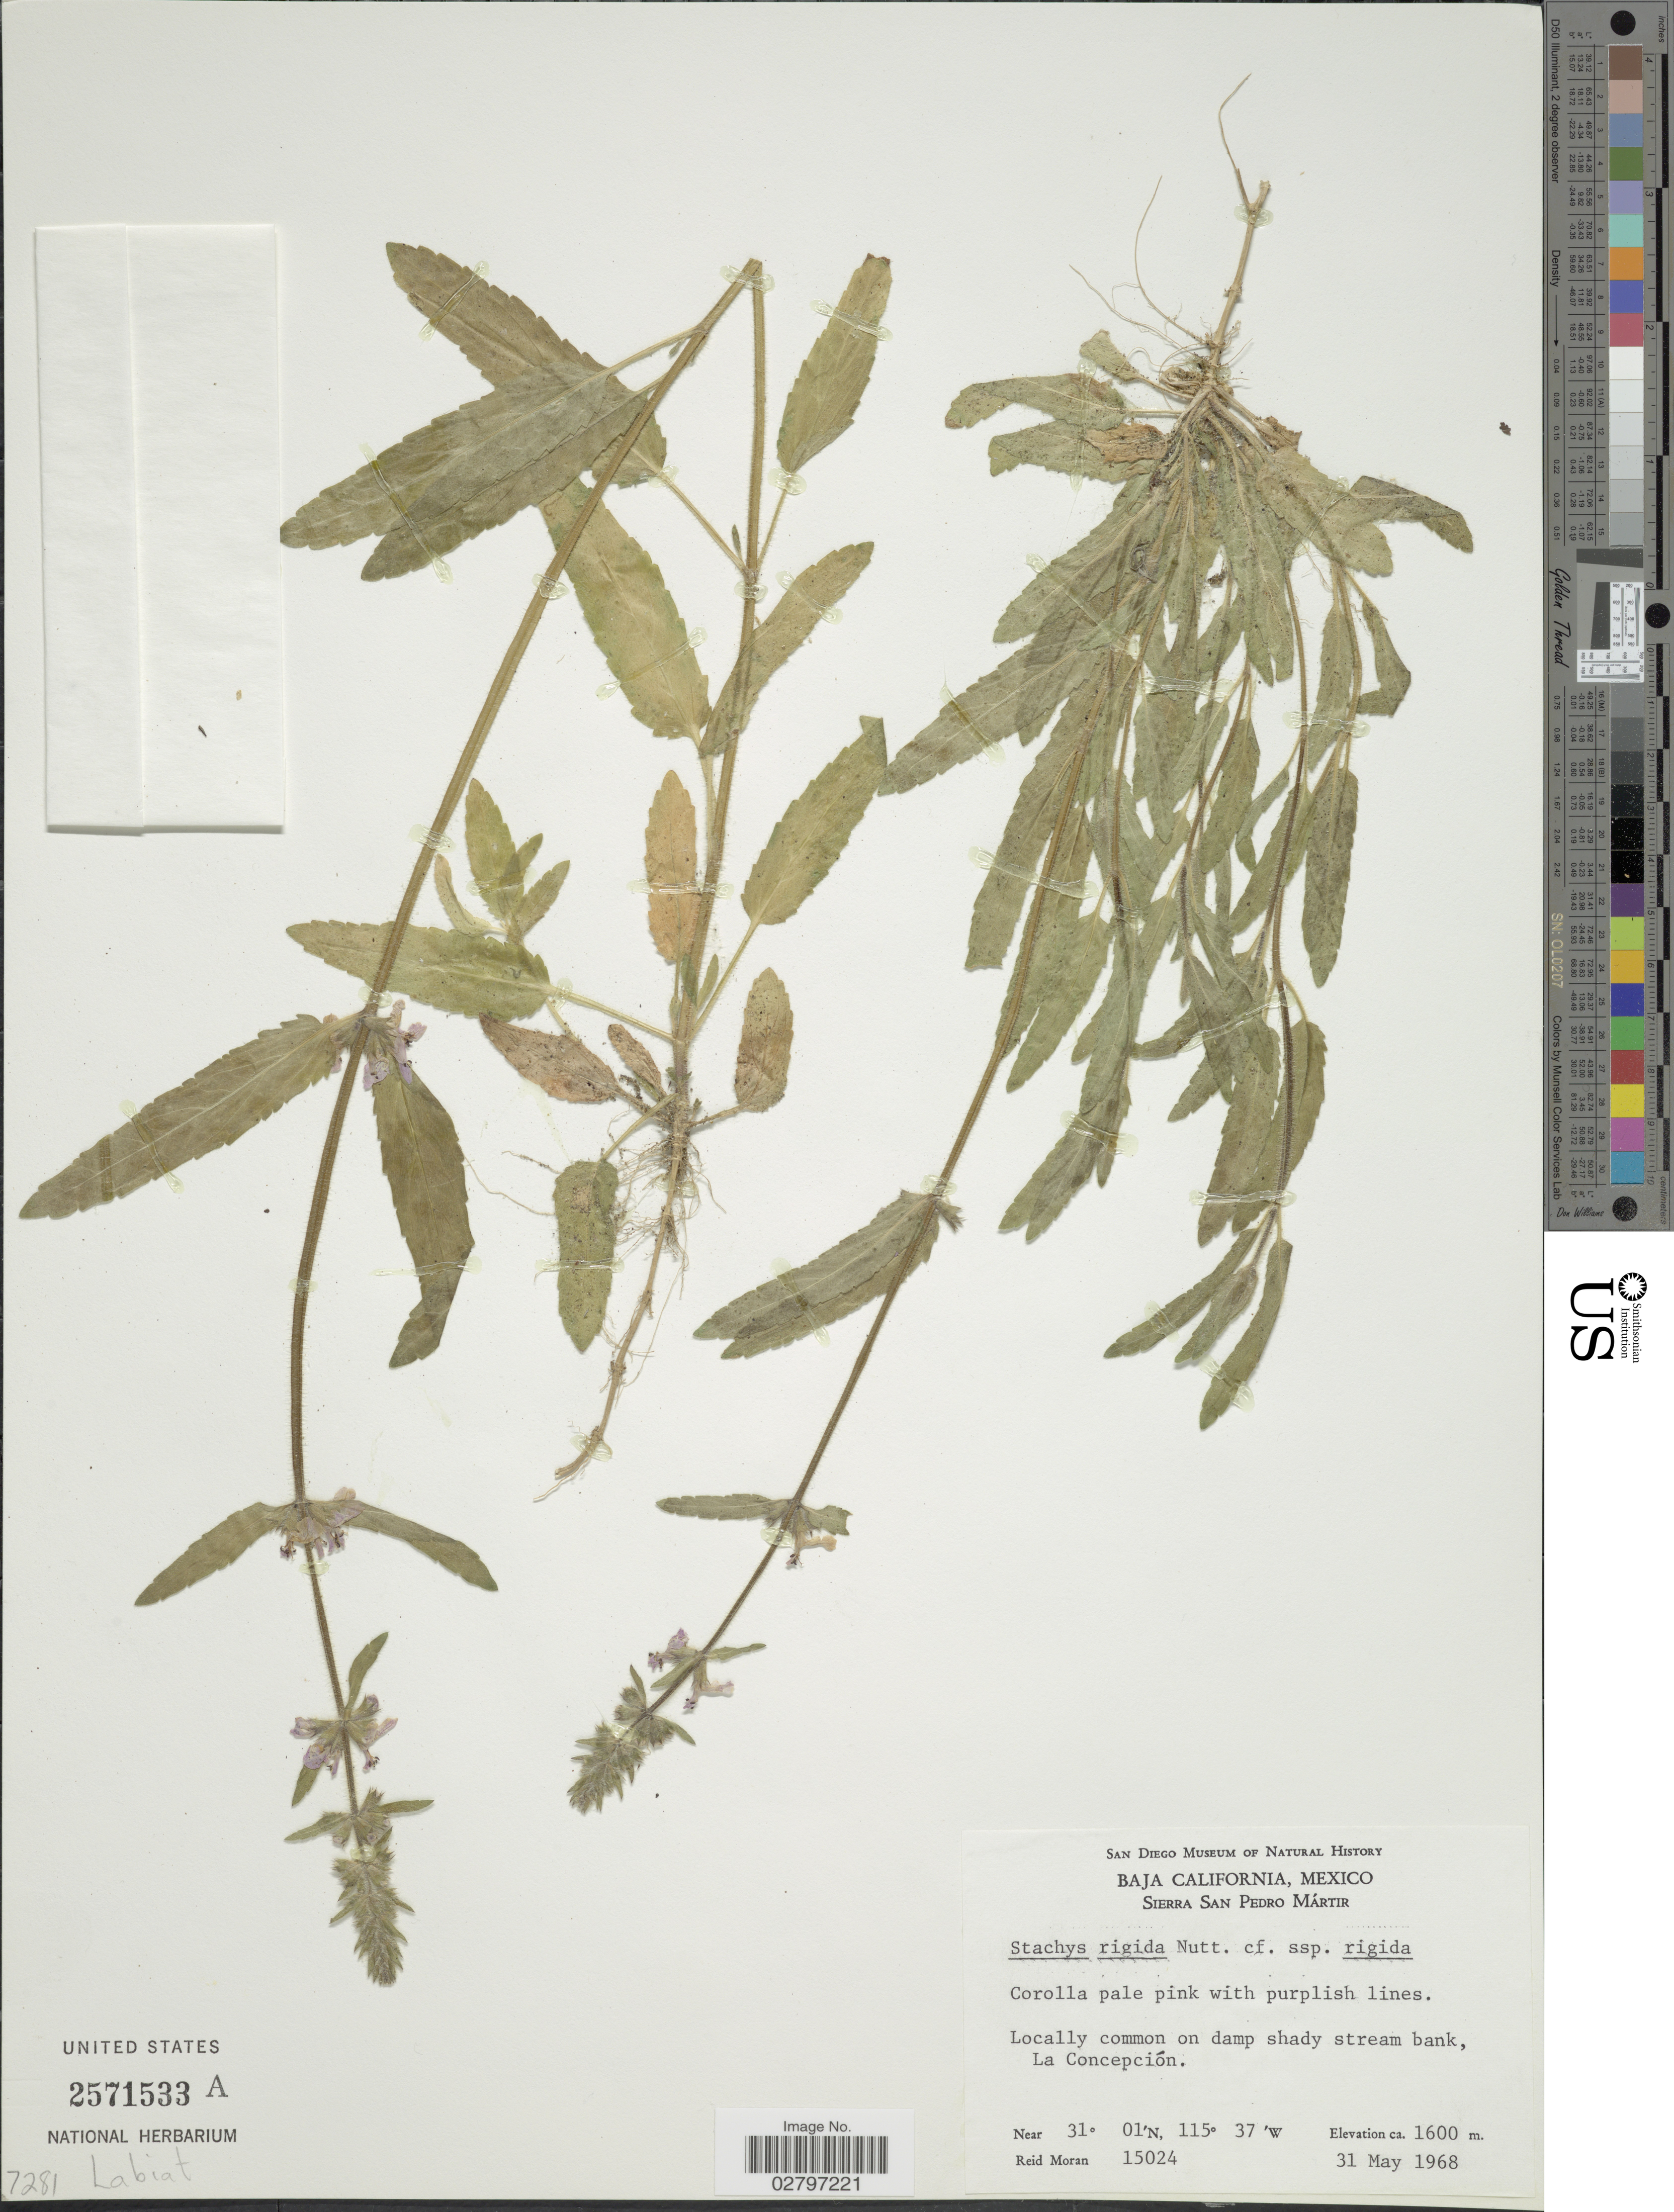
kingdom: Plantae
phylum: Tracheophyta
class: Magnoliopsida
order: Lamiales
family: Lamiaceae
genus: Stachys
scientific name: Stachys rigida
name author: Nutt. ex Benth.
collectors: R. V. Moran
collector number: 15024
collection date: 1968-05-31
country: Mexico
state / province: Baja California Norte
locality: Sierra San Pedro Mártir. Locally common on damp shady stream bank, La Concepción.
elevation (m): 1600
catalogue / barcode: US 2571533A